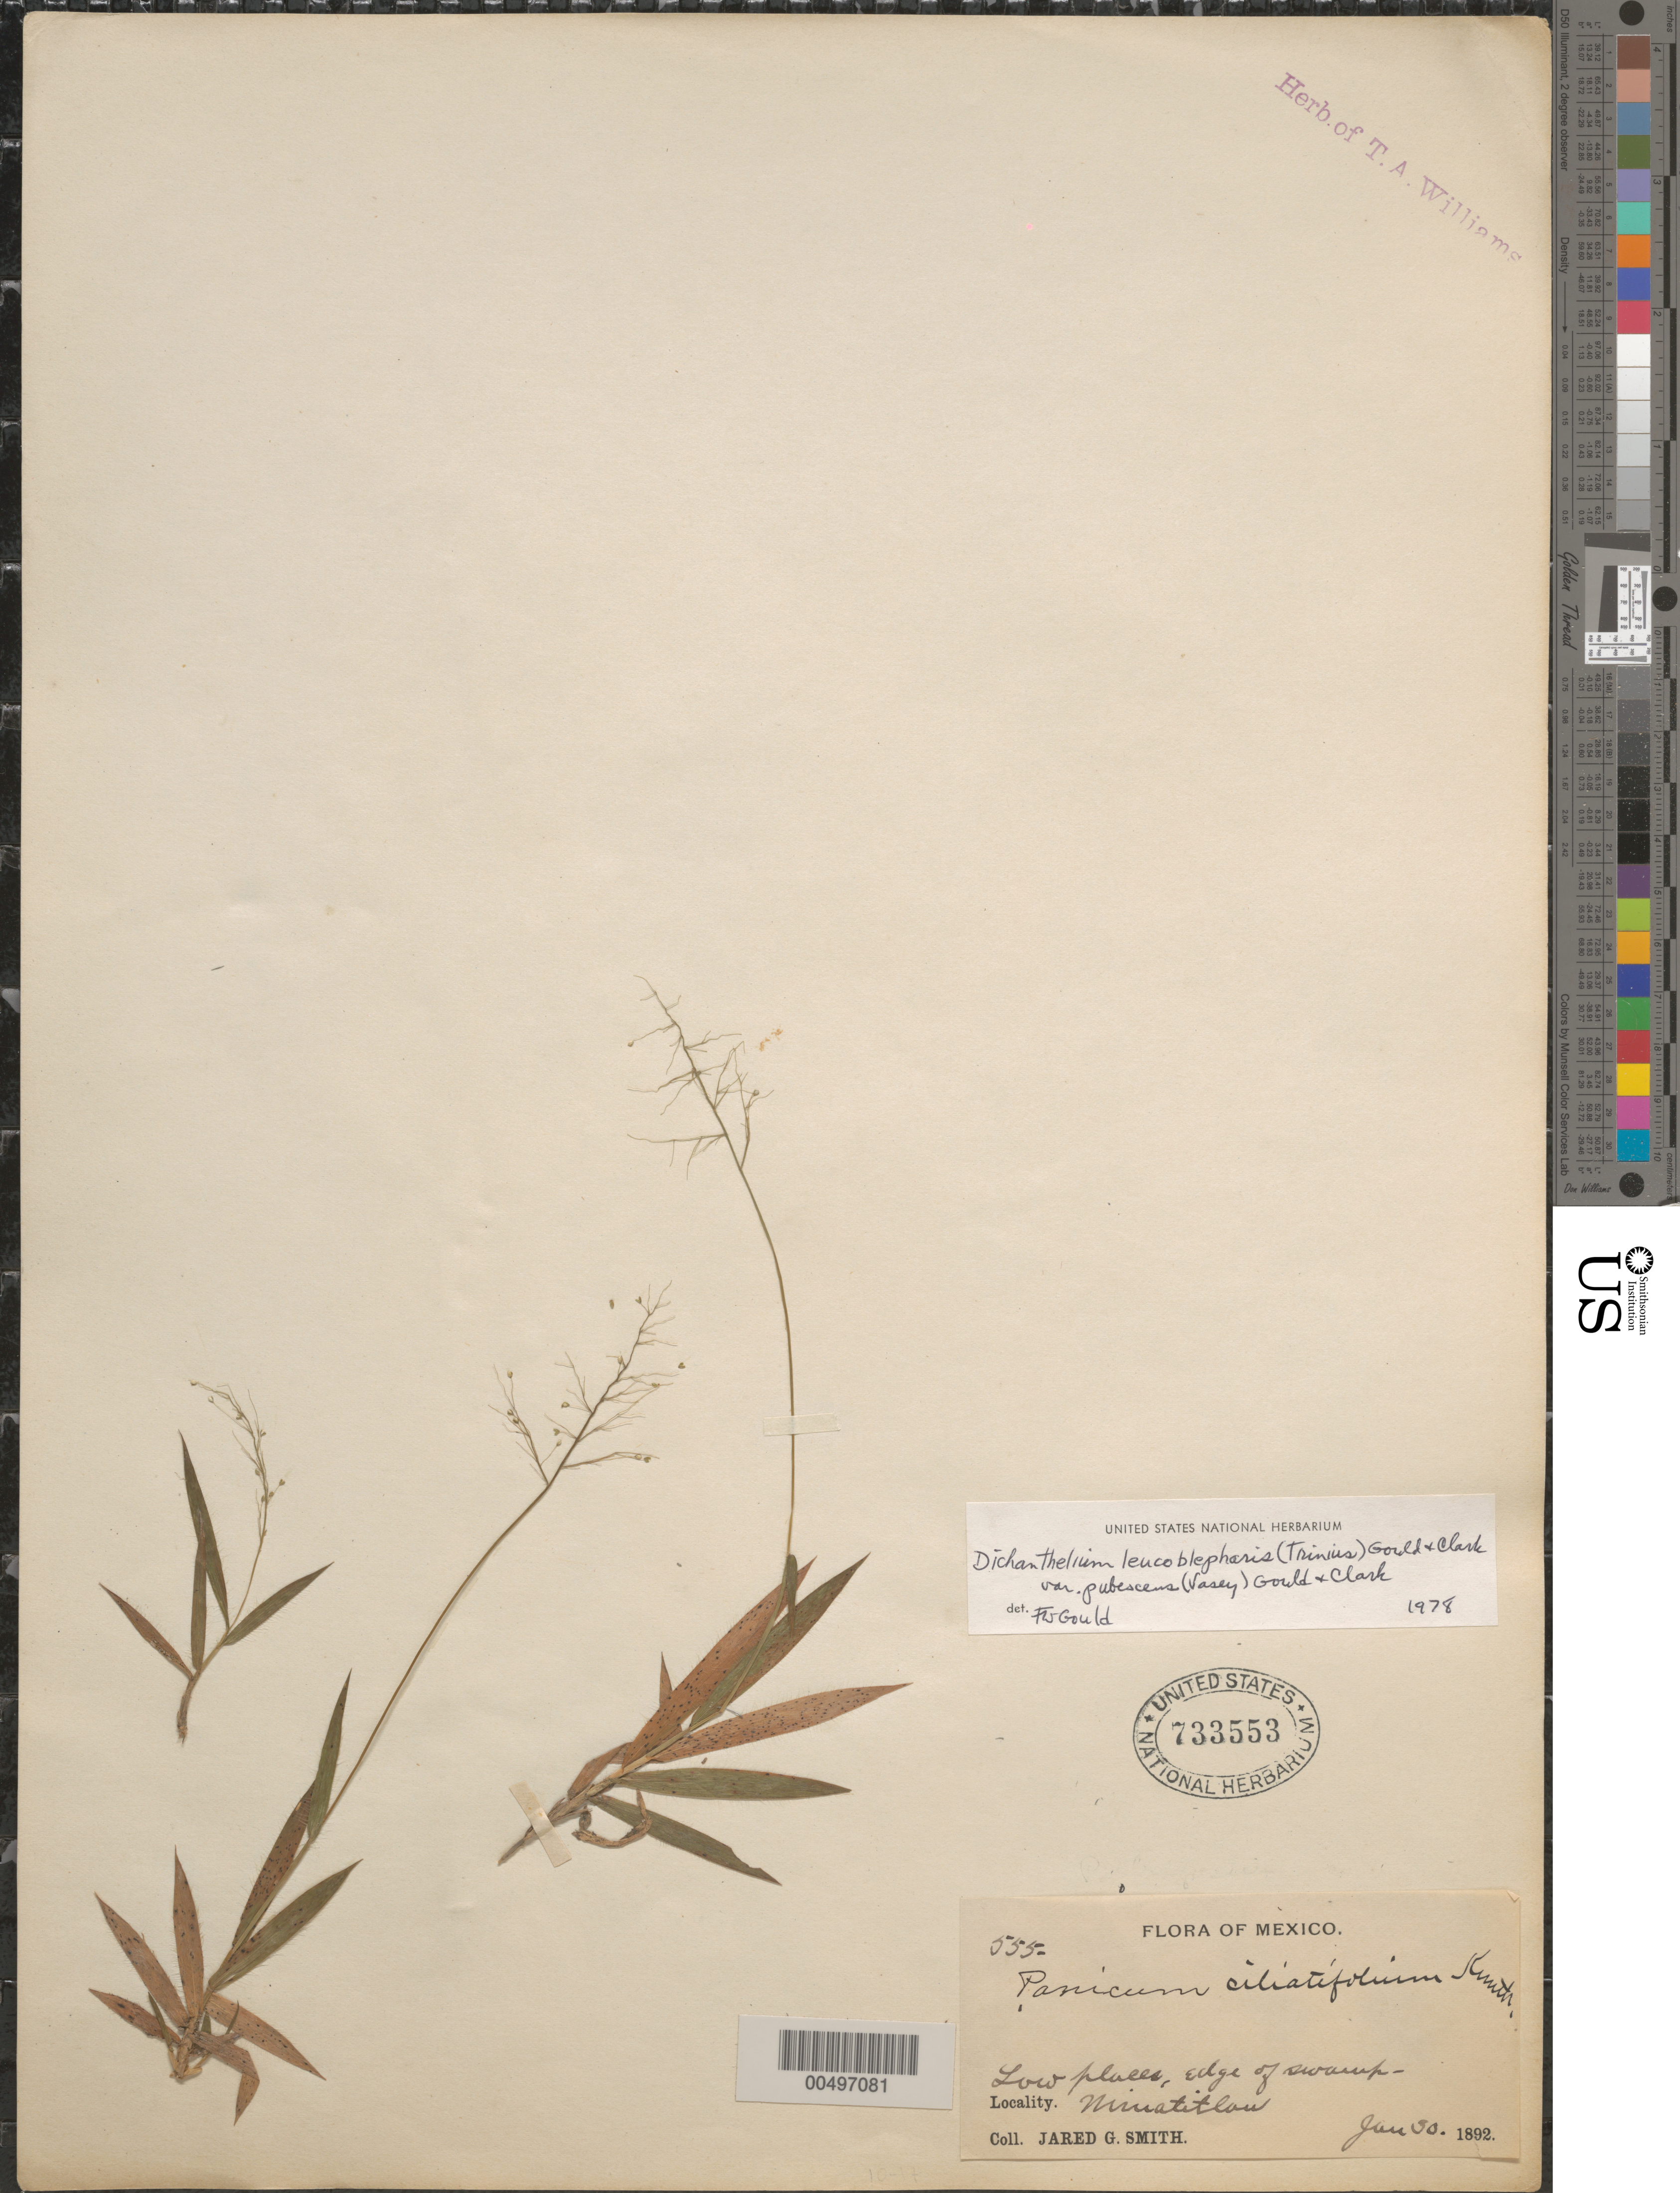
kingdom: Plantae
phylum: Tracheophyta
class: Liliopsida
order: Poales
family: Poaceae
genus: Dichanthelium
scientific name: Dichanthelium leucoblepharis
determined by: Gould, F. W.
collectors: J. G. Smith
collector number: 555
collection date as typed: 30 Jun 1892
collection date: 1892-06-30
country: Mexico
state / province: Veracruz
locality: Minatitlán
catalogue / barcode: US 733553